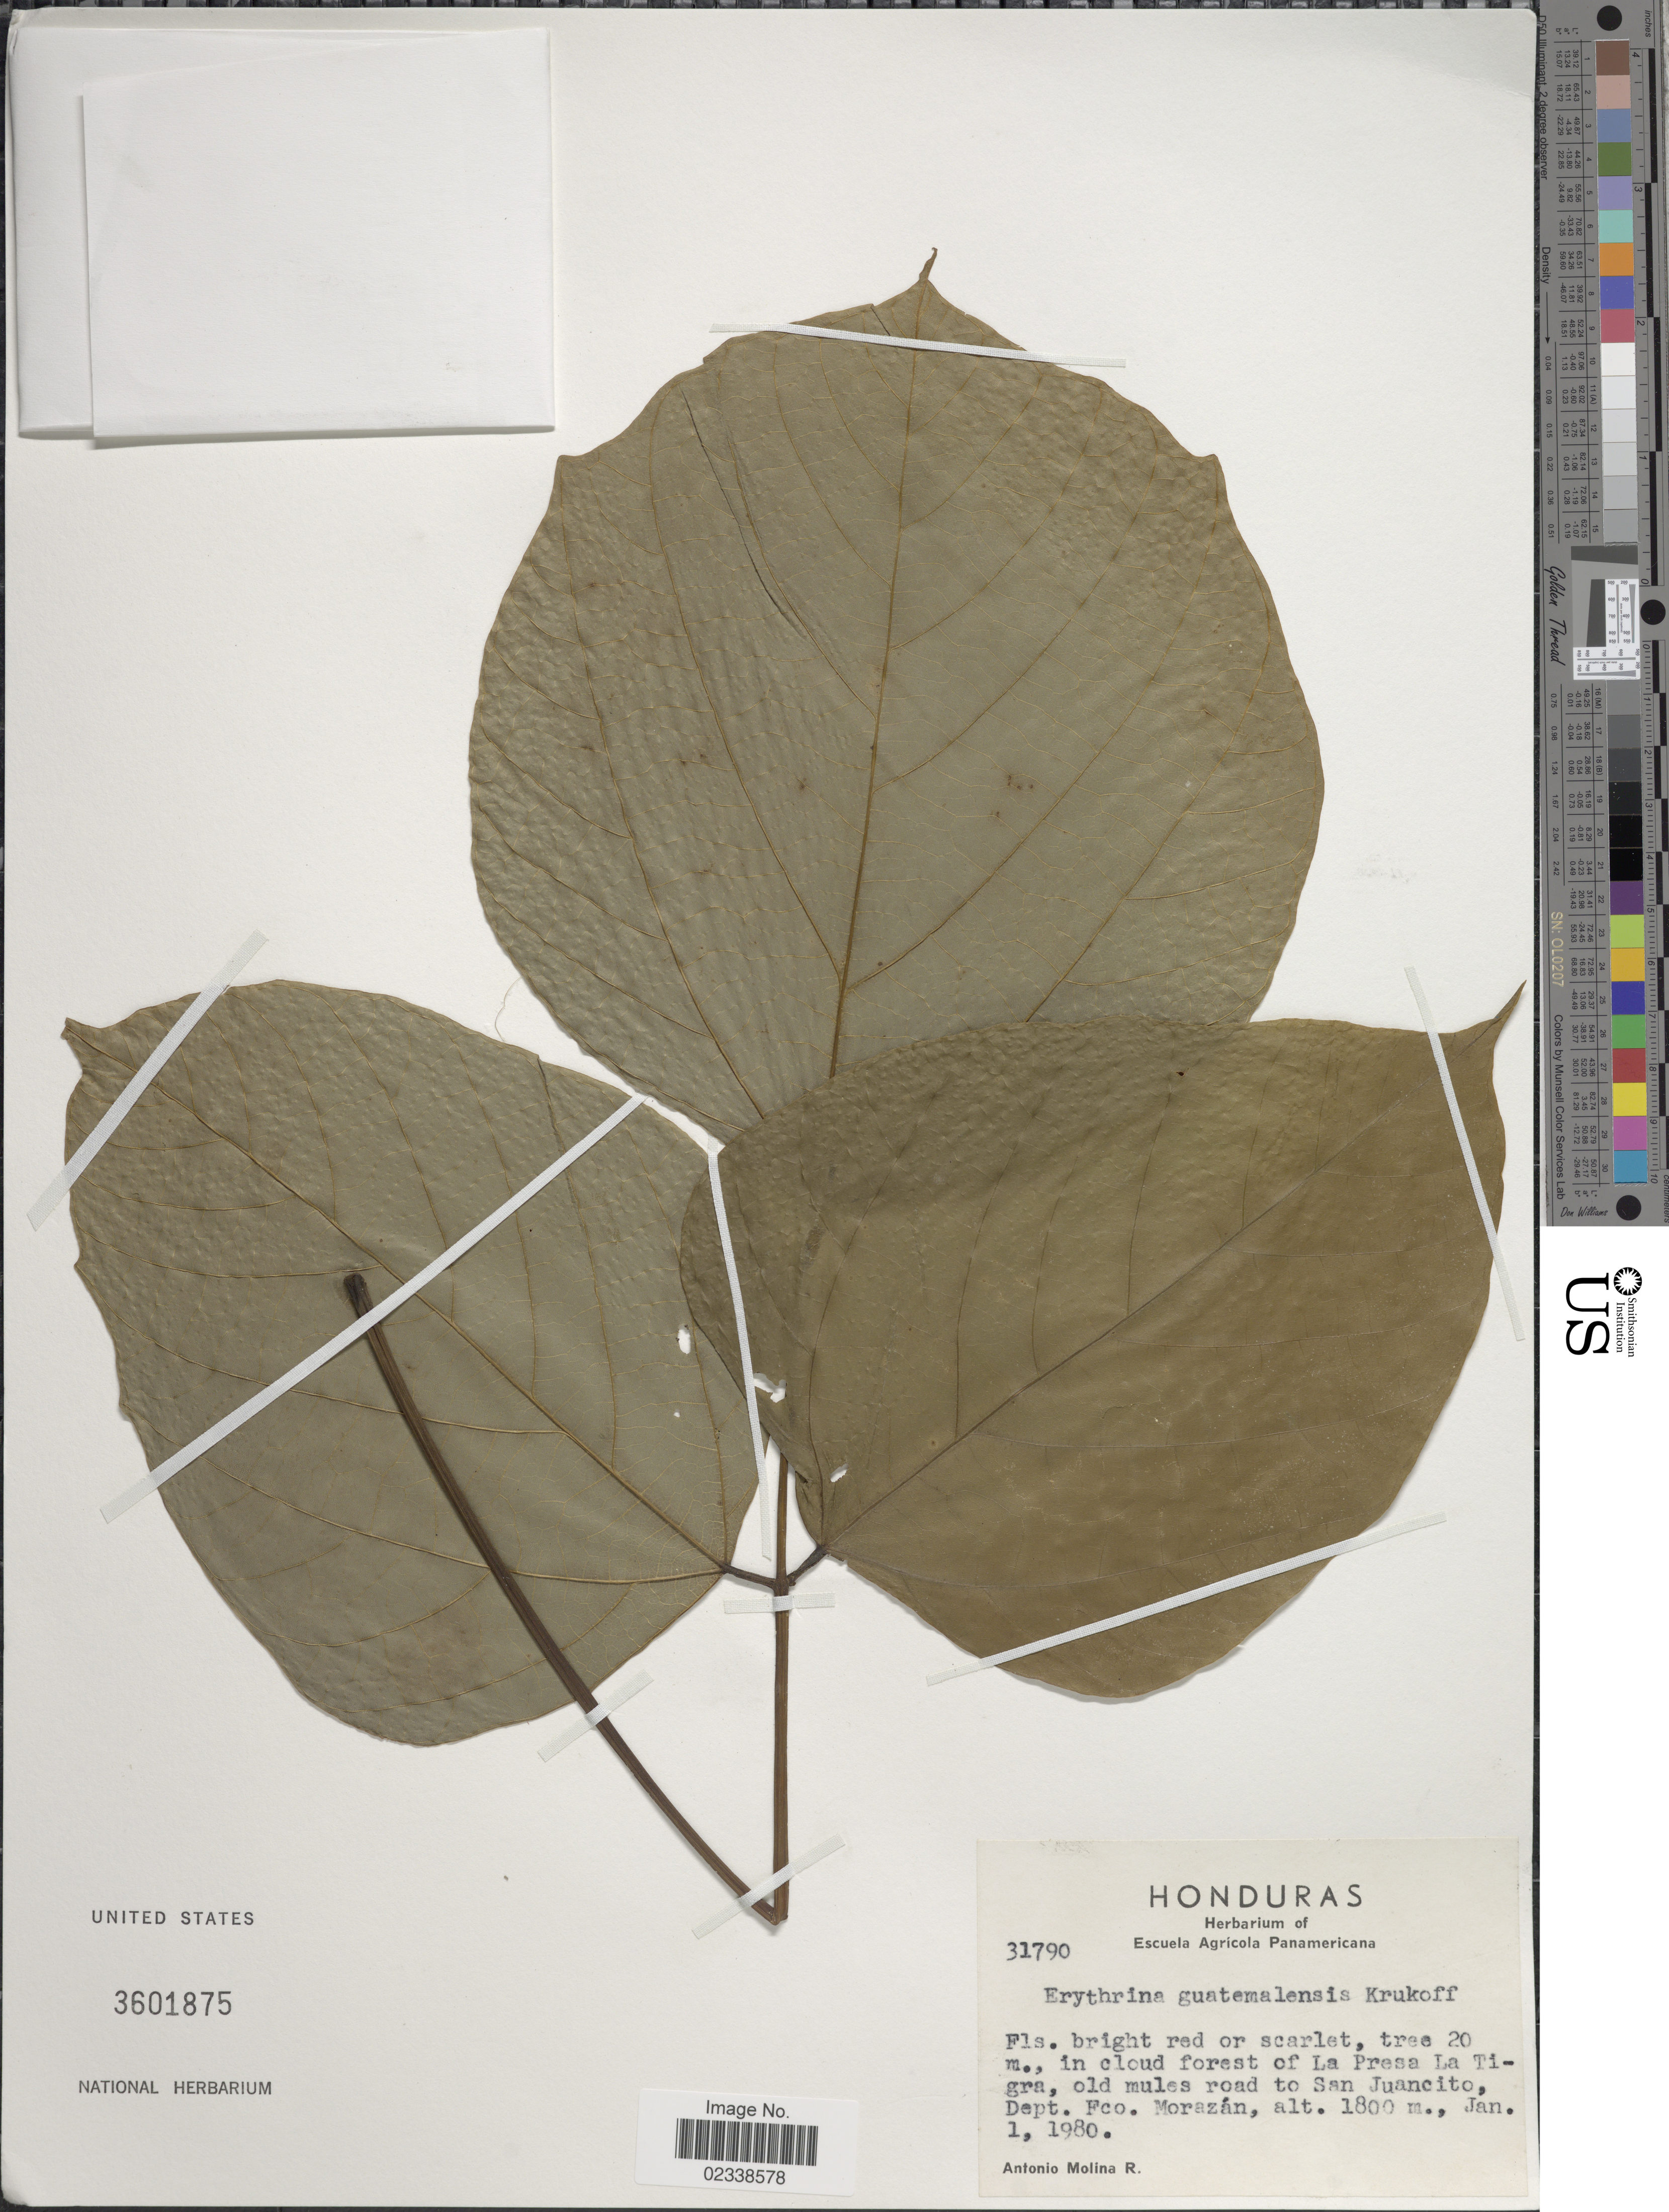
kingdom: Plantae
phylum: Tracheophyta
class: Magnoliopsida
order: Fabales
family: Fabaceae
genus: Erythrina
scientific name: Erythrina guatemalensis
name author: Krukoff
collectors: A. Molina R.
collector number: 31790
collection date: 1980-01-01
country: Honduras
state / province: Fco. Morazán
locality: La Presa La Tigra, old mules road to San Juancito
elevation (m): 1800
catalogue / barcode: US 3601875